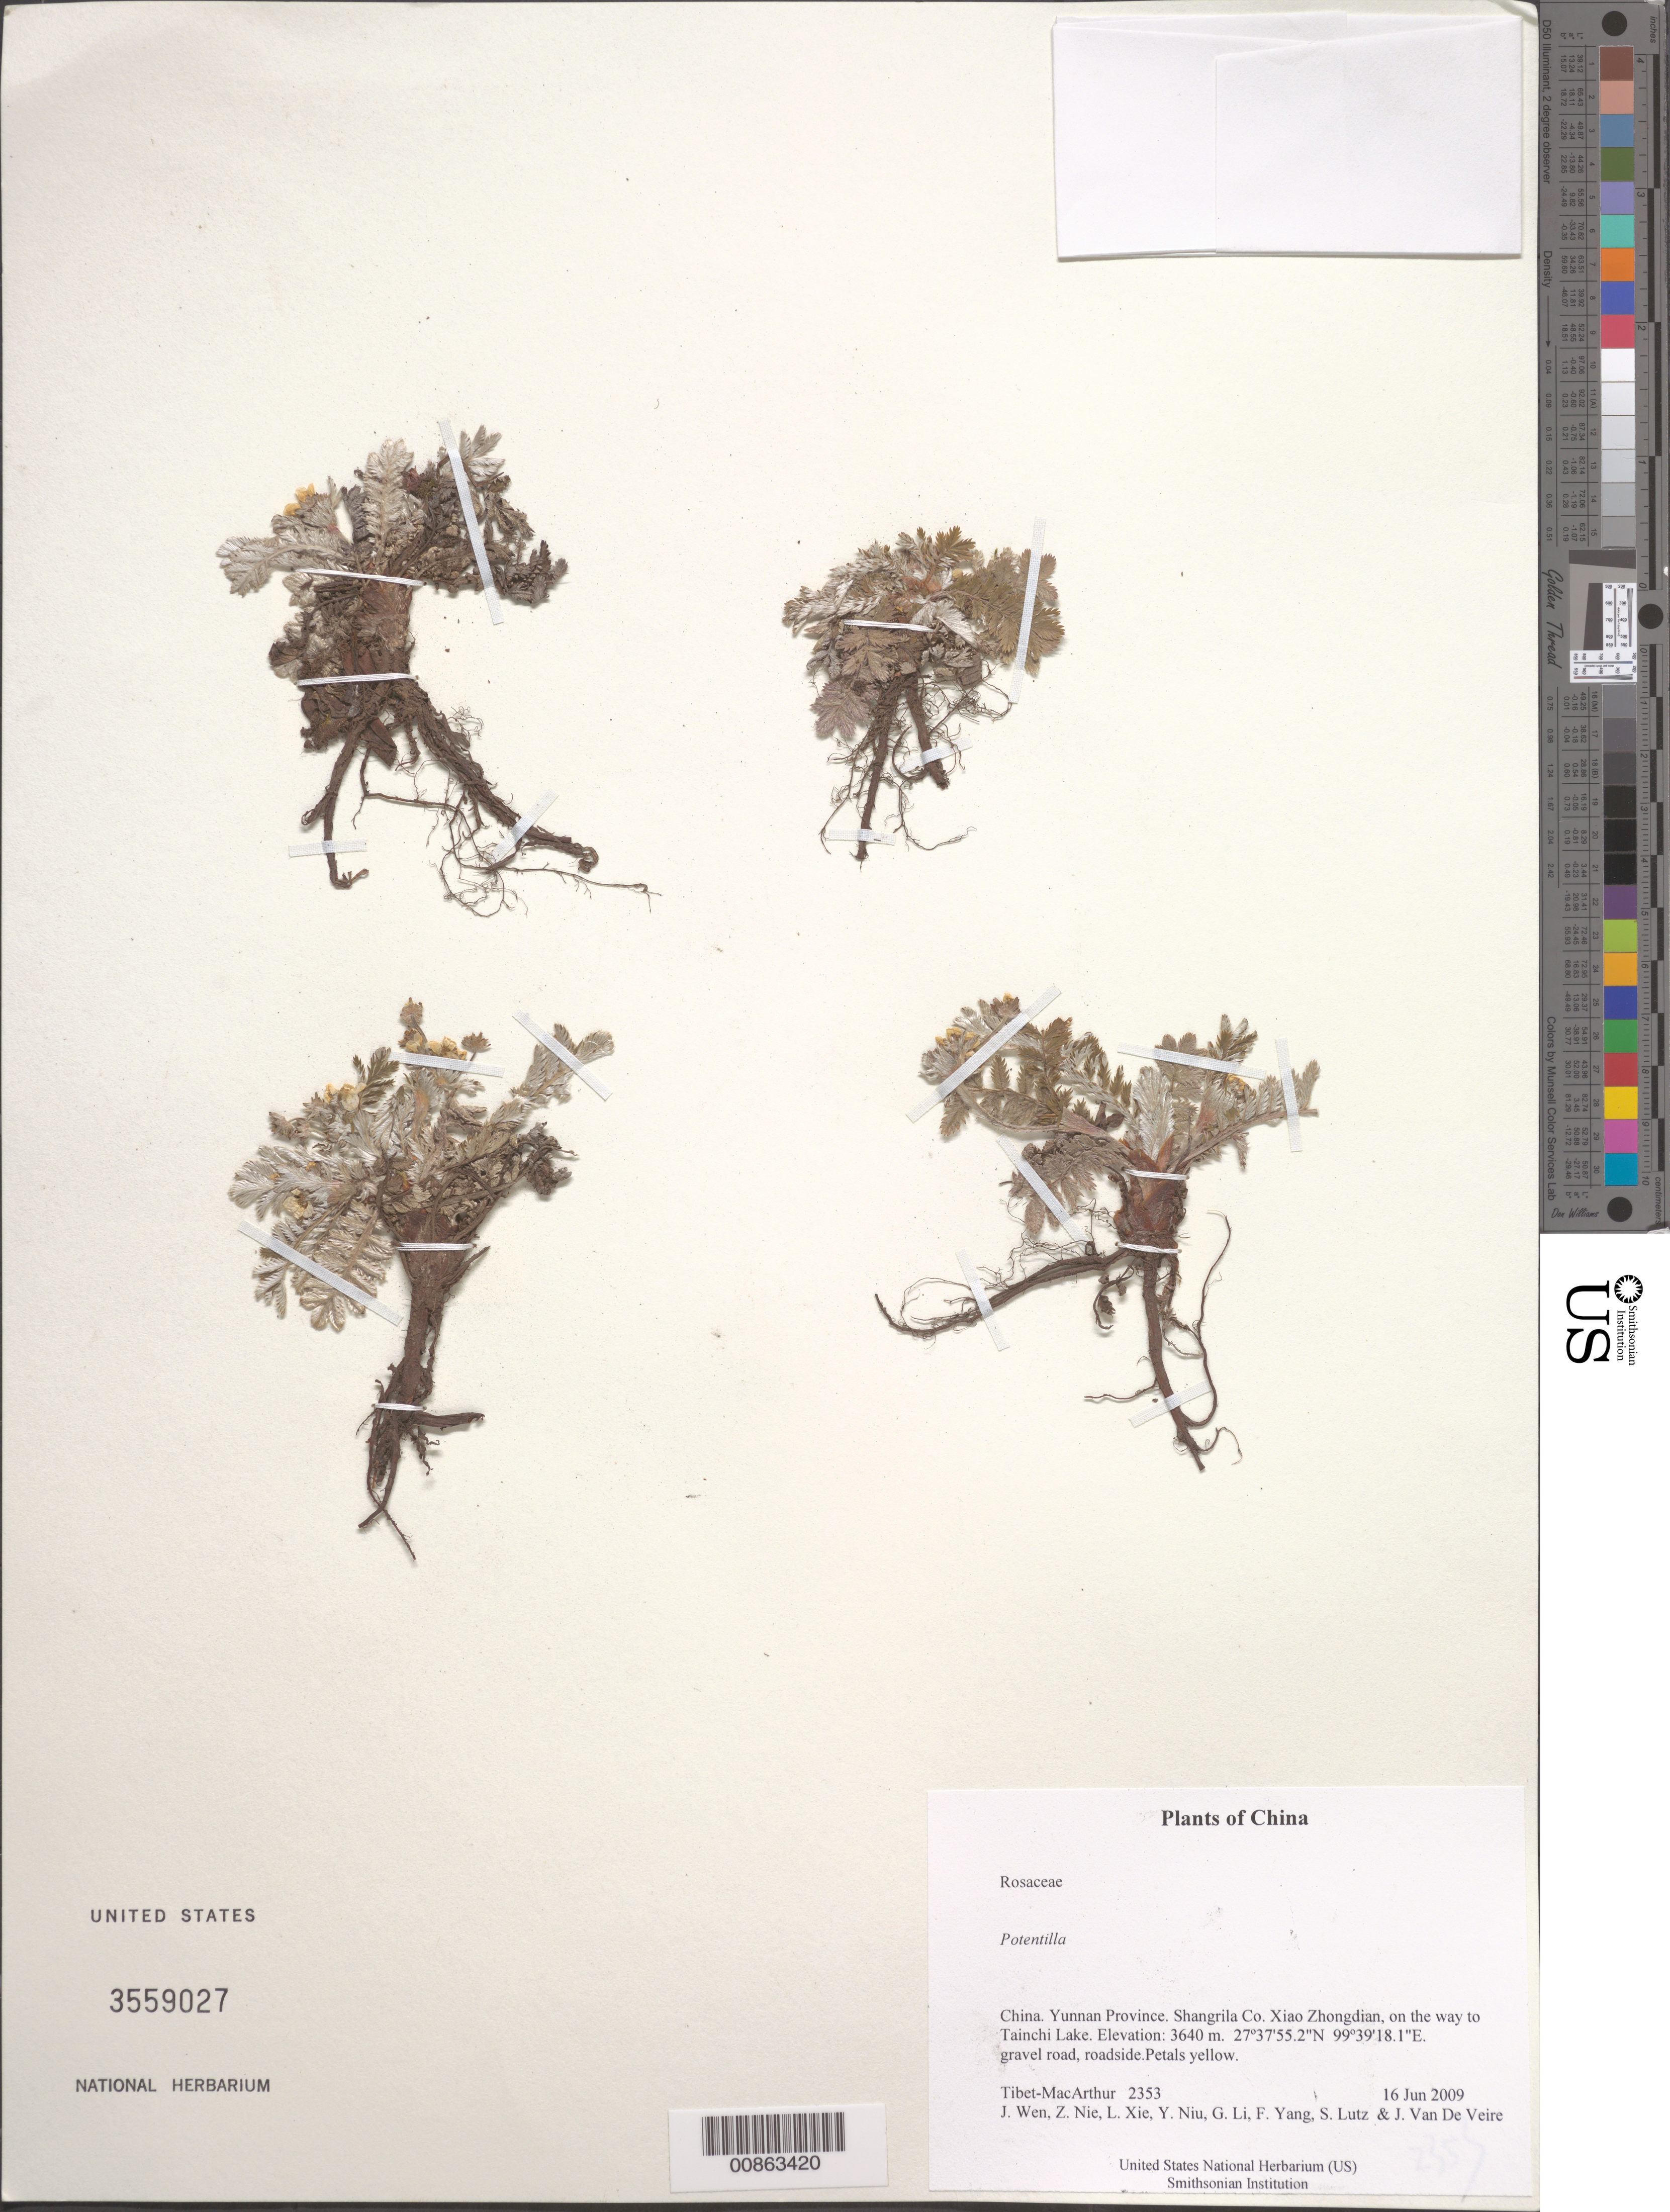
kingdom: Plantae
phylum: Tracheophyta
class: Magnoliopsida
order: Rosales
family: Rosaceae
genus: Potentilla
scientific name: Potentilla sp.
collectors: Tibet-MacArthur, J. Wen, Z. Nie, L. Xie, Y. Niu, G. Li, F. Yang, S. Lutz & J. Van De Veire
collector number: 2353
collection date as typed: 16 Jun 2009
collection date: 2009-06-16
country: China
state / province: Yunnan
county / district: Shangrila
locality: Xiao Zhongdian, on the way to Tainchi Lake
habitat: gravel road, roadside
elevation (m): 3640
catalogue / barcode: US 3559027